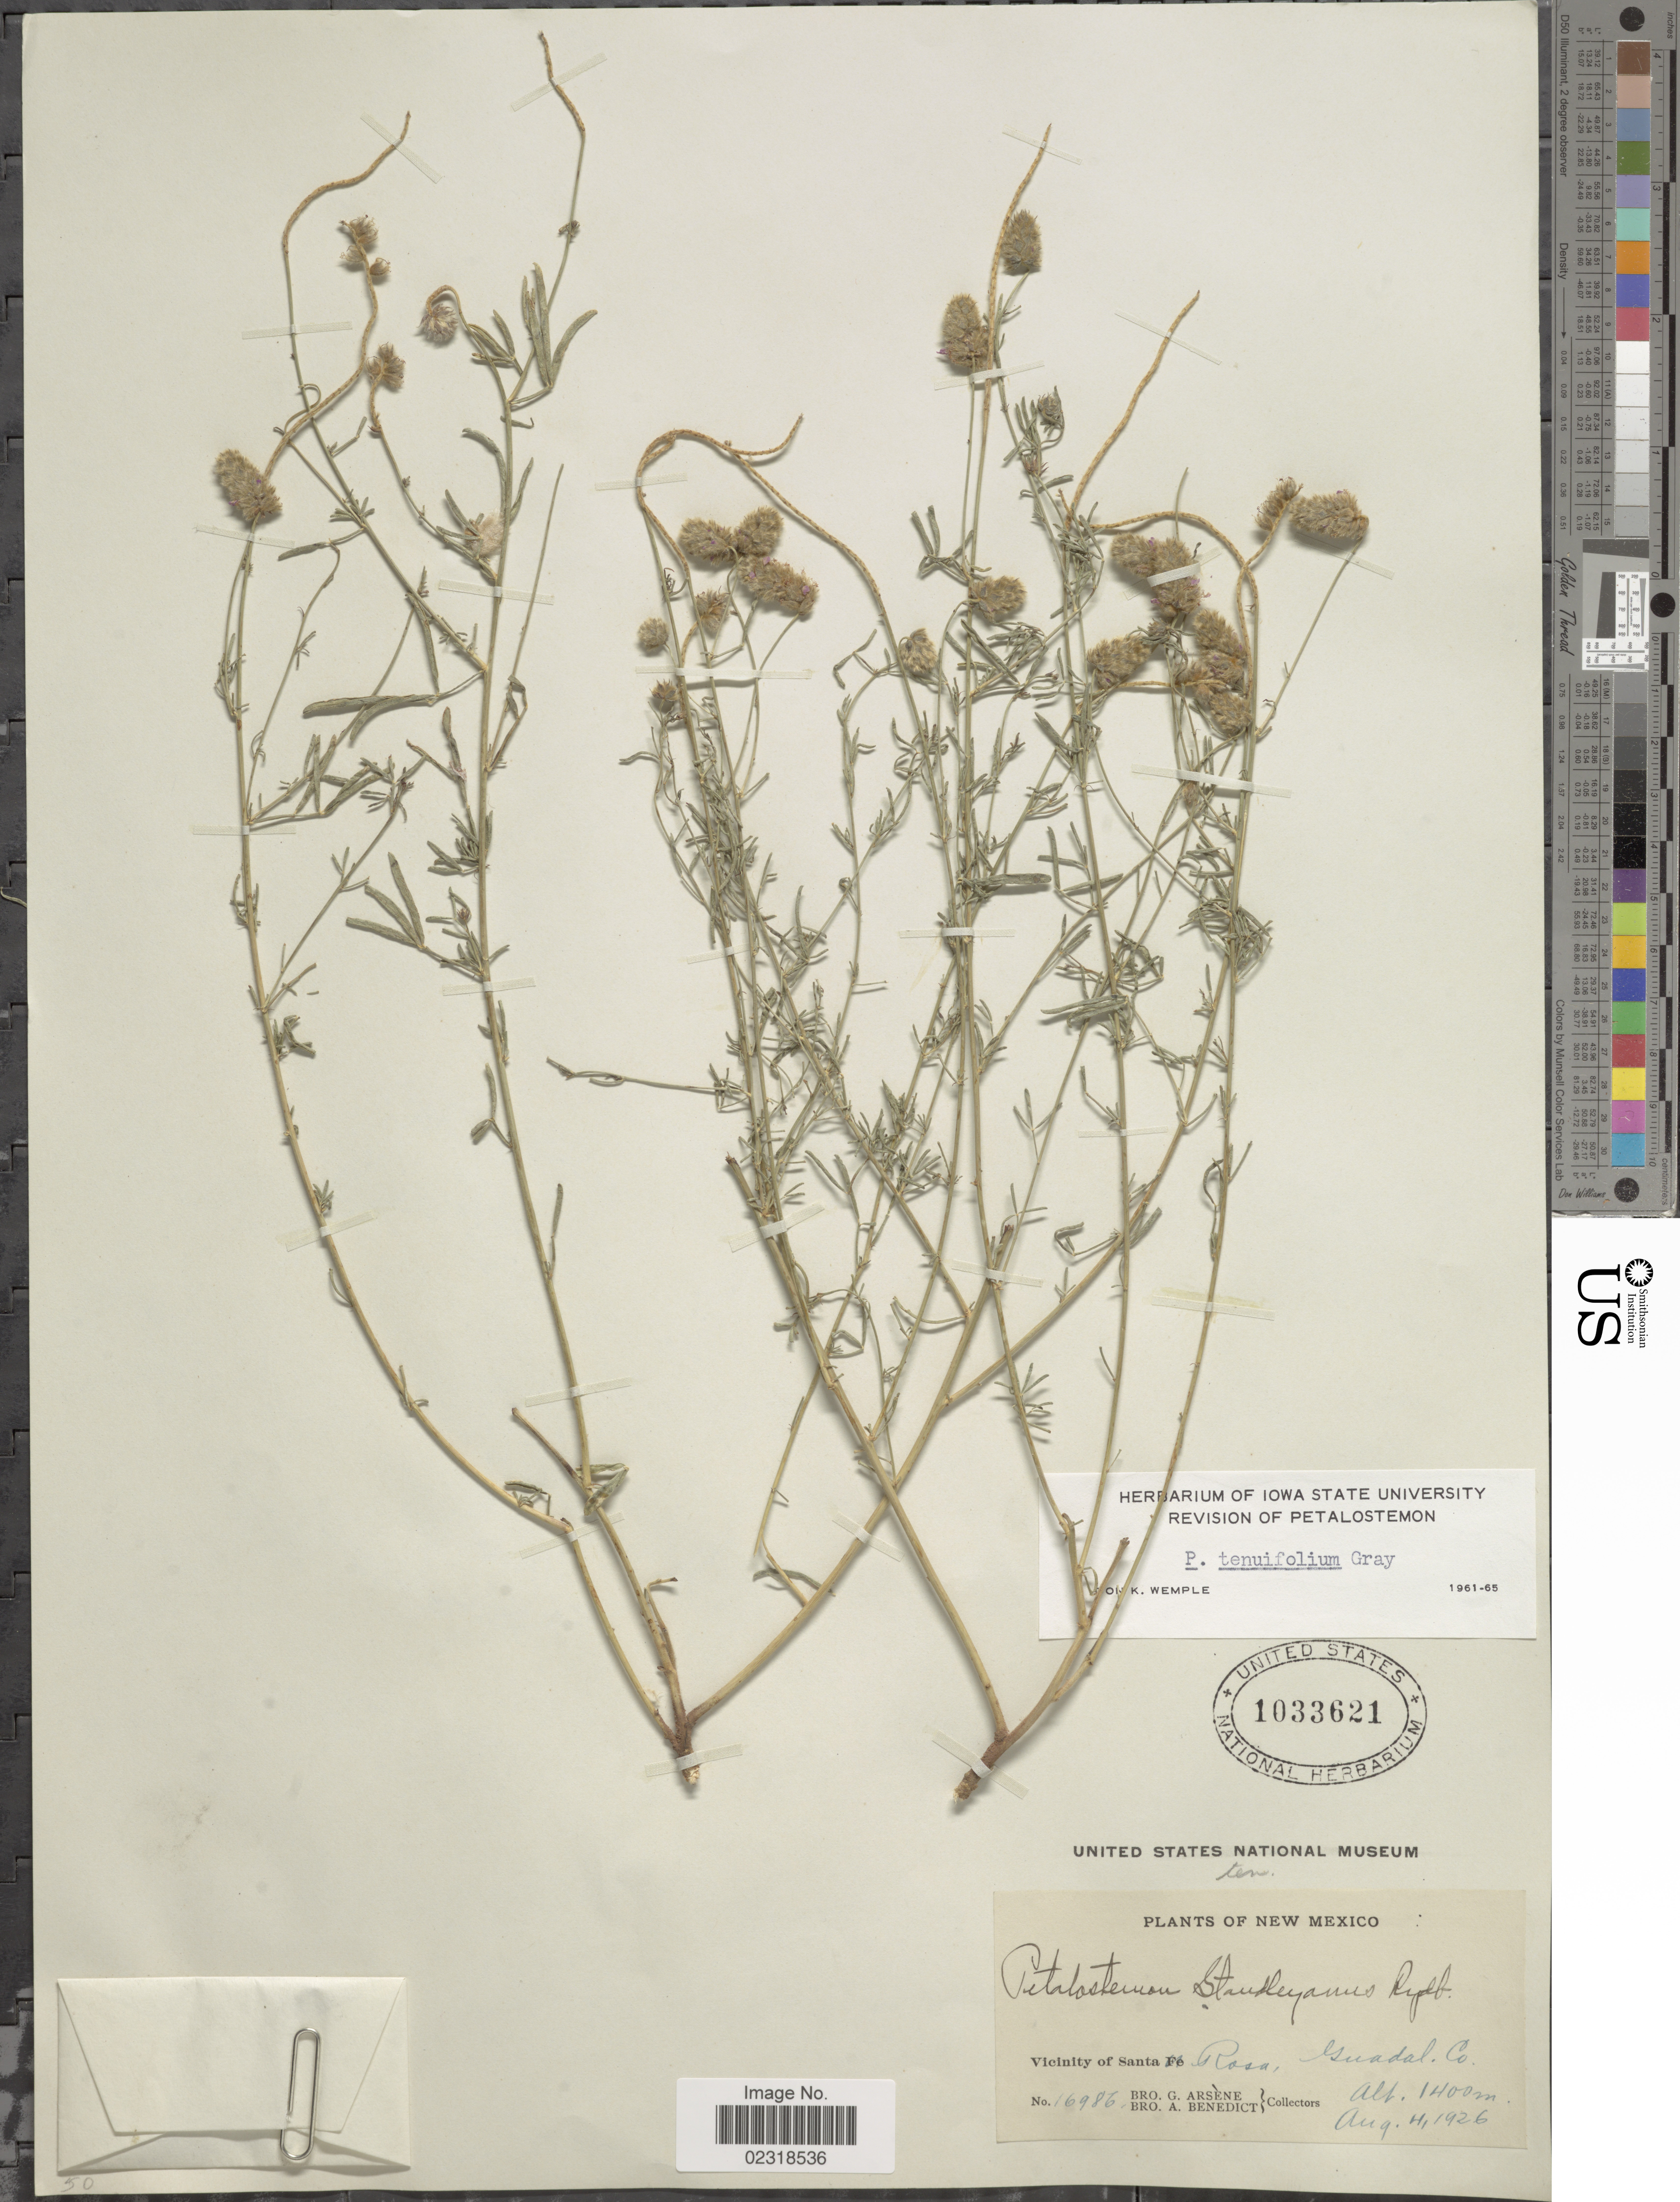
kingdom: Plantae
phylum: Tracheophyta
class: Magnoliopsida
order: Fabales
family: Fabaceae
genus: Dalea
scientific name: Dalea tenuifolia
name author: (A. Gray) Shinners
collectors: Bro. G. Arsène & Bro. A. Benedict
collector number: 16986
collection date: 1926-08-04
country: United States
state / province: New Mexico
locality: Vicinity of Santa Rosa, Guadal Co.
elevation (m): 1400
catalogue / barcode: US 1033621